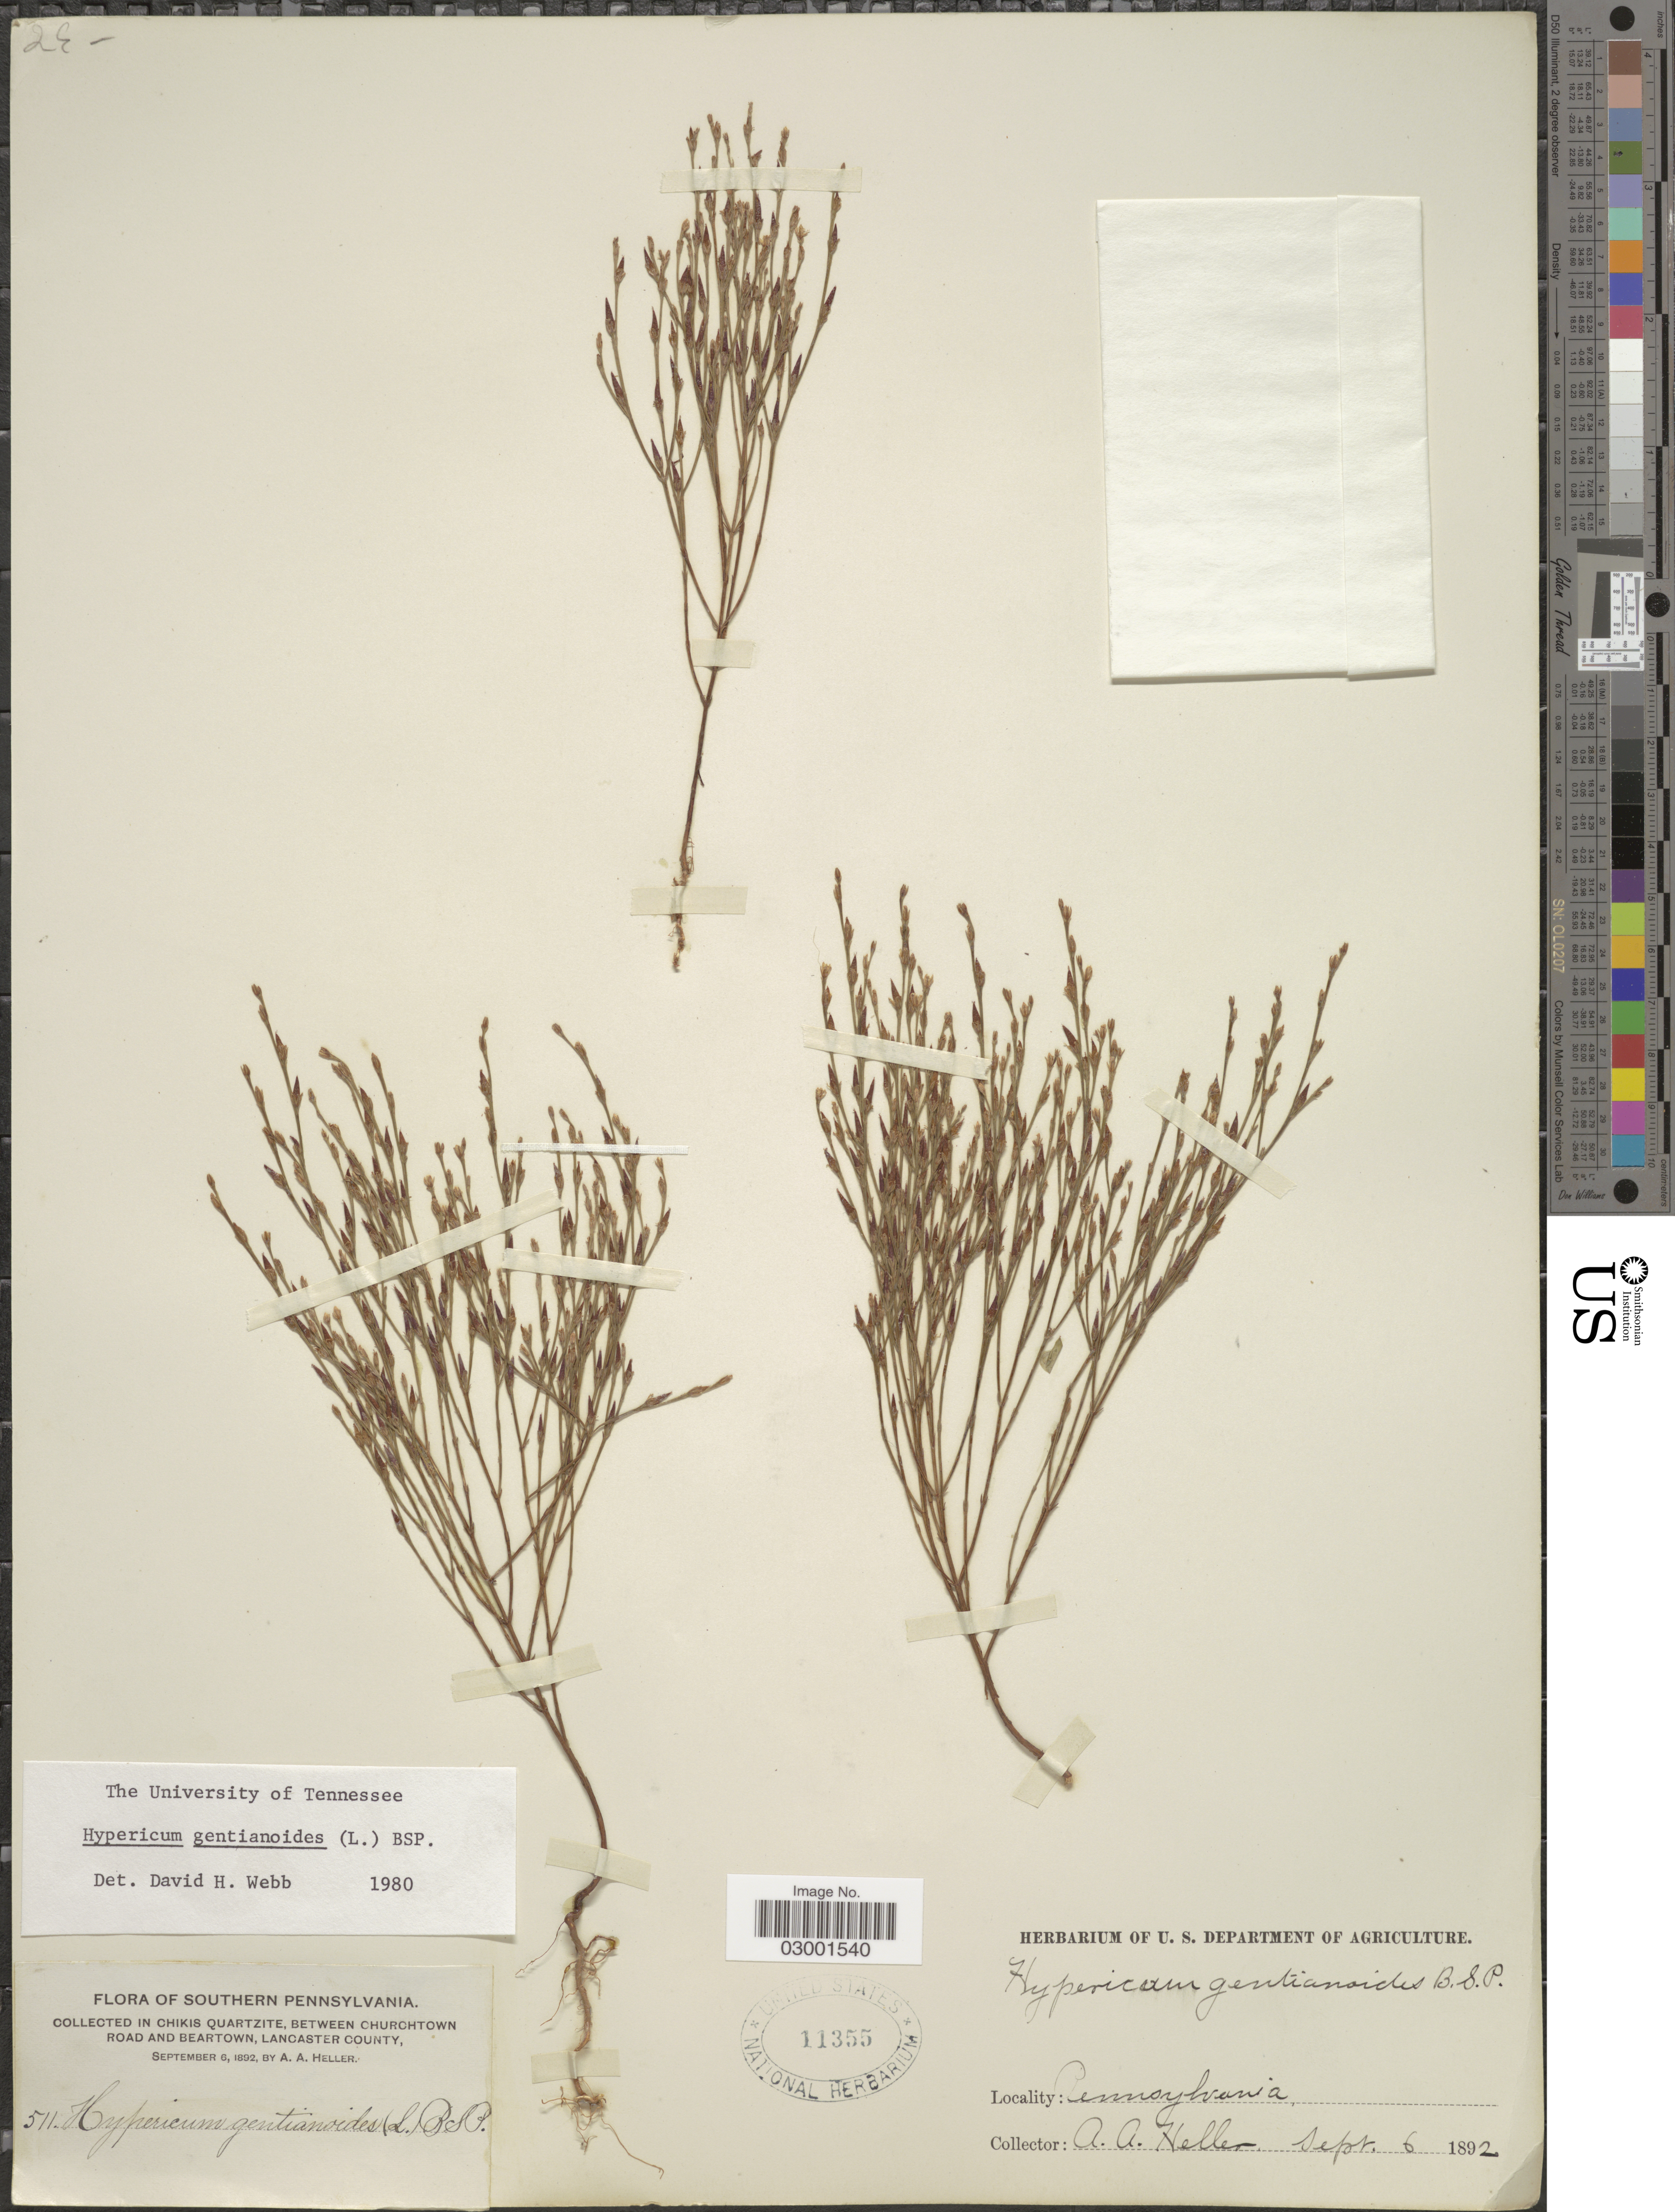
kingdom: Plantae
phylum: Tracheophyta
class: Magnoliopsida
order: Malpighiales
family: Hypericaceae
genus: Hypericum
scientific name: Hypericum gentianoides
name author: (L.) Britton, Stearns & Poggenb.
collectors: A. A. Heller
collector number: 511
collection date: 1892-09-06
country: United States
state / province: Pennsylvania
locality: Southern Pennsylvania. Chikis Quartzite, between Churchtown road and Beartown, Lancaster County.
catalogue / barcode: US 11355